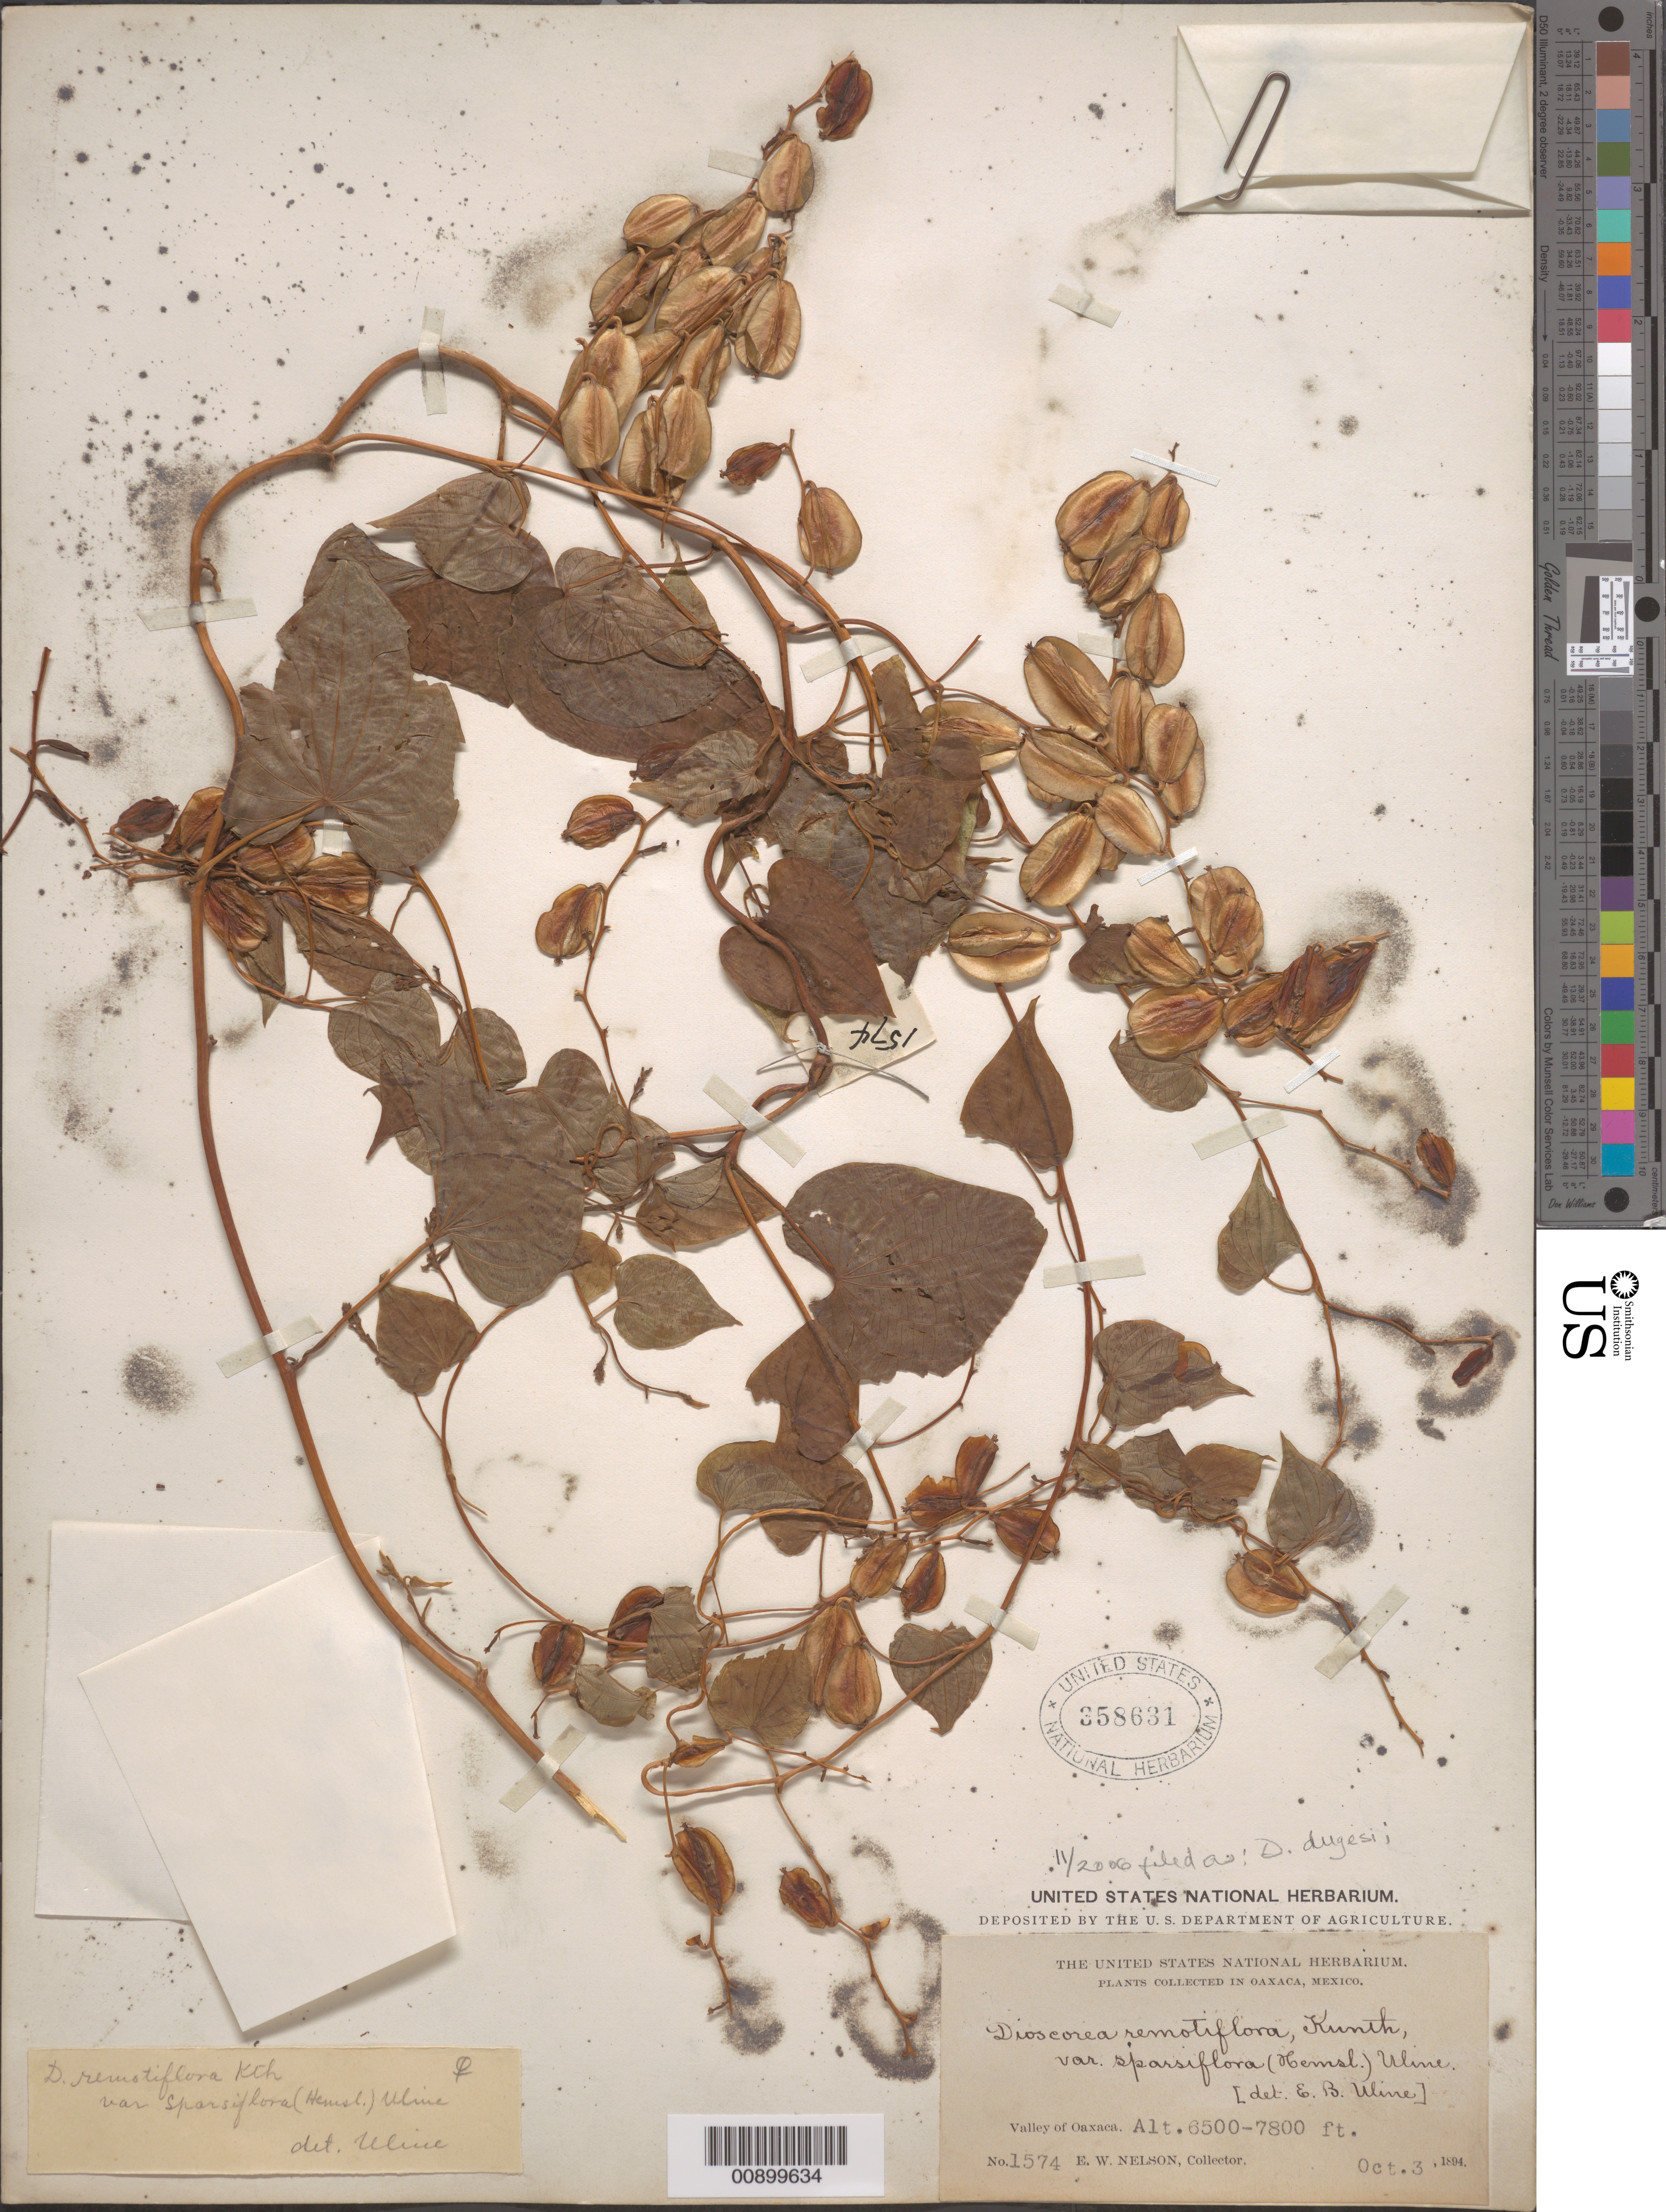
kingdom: Plantae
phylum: Tracheophyta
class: Liliopsida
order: Dioscoreales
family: Dioscoreaceae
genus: Dioscorea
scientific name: Dioscorea dugesii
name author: B.L. Rob.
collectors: E. W. Nelson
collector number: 1574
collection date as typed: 03 Oct 1894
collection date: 1894-10-03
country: Mexico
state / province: Oaxaca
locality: Valley of Oaxaca.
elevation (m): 1981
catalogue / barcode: US 358631